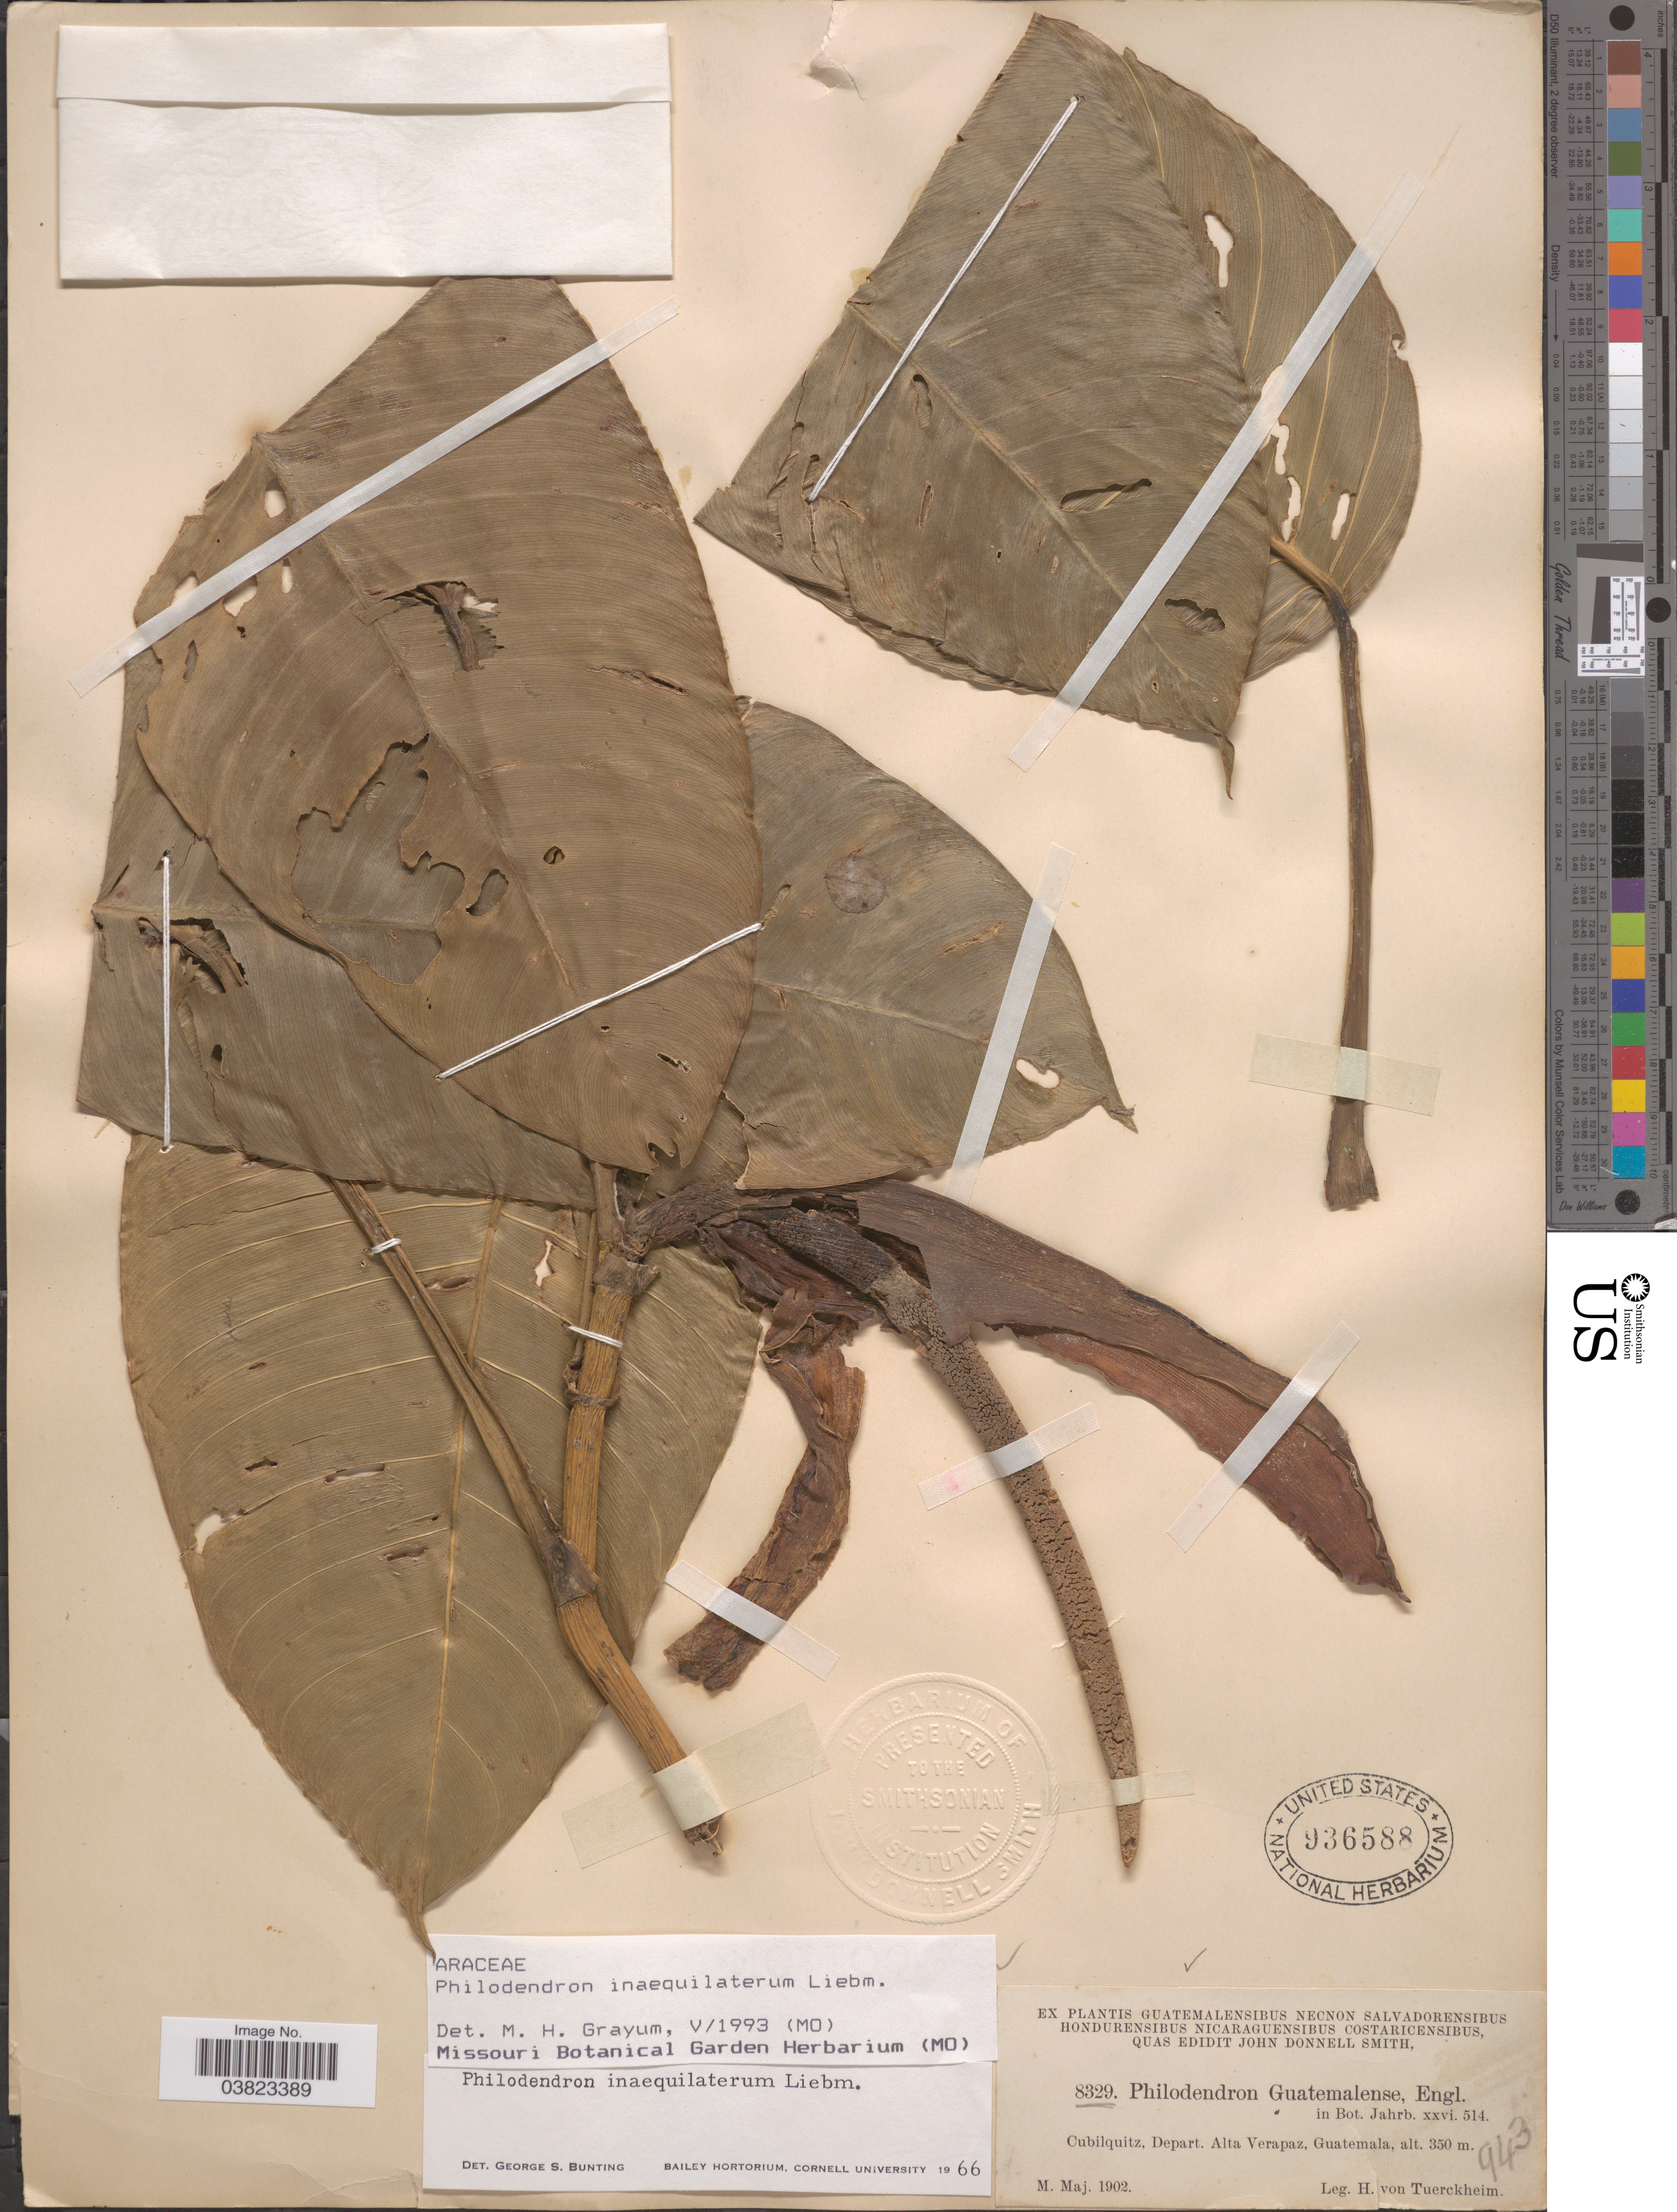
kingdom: Plantae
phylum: Tracheophyta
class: Liliopsida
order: Alismatales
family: Araceae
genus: Philodendron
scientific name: Philodendron inaequilaterum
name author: Liebm.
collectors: H. von Türckheim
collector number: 8329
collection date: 1902-05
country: Guatemala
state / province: Alta Verapaz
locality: Cubilquitz, Depart. Alta Verapaz.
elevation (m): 350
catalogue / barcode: US 936588